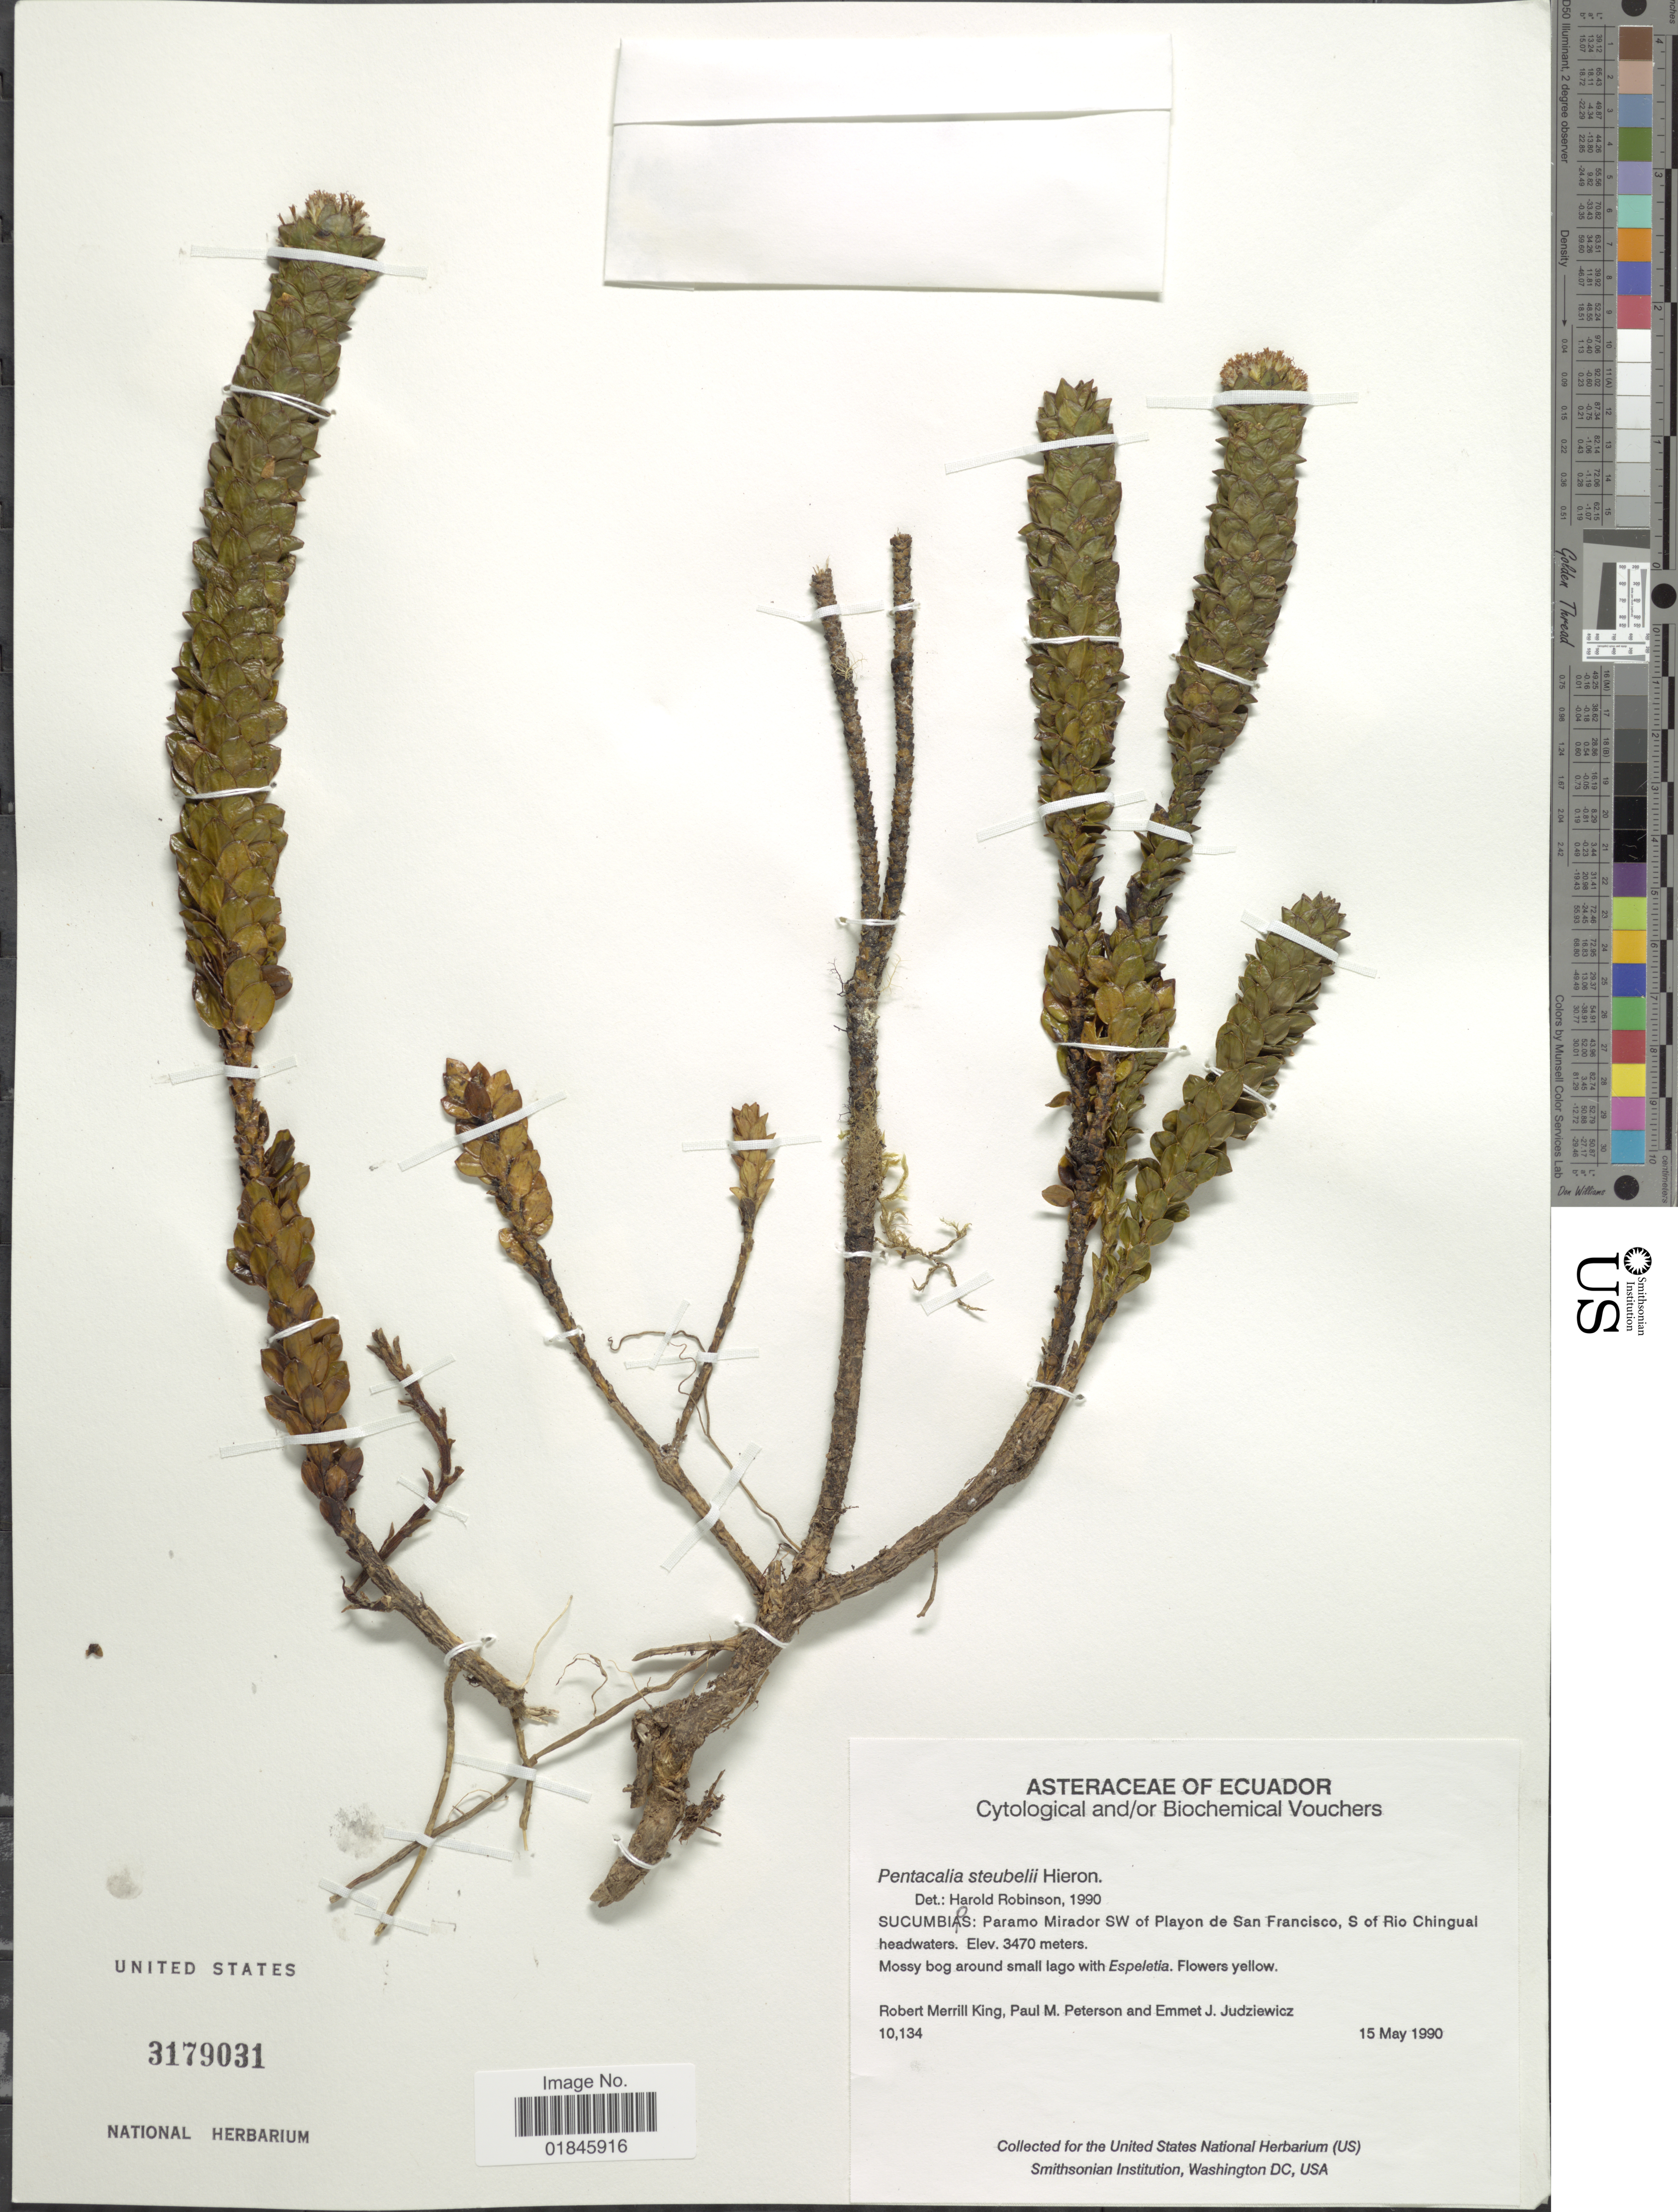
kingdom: Plantae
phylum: Tracheophyta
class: Magnoliopsida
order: Asterales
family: Asteraceae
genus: Pentacalia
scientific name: Pentacalia steubelii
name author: (Hieron.) Cuatrec.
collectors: R. M. King, P. M. Peterson & E. J. Judziewicz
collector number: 10134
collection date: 1990-05-15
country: Ecuador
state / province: Sucumbíos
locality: Sucumbios: Paramo Mirador SW of Playon de San Francisco, S of Rio Chingual headwaters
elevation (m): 3470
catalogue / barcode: US 3179031